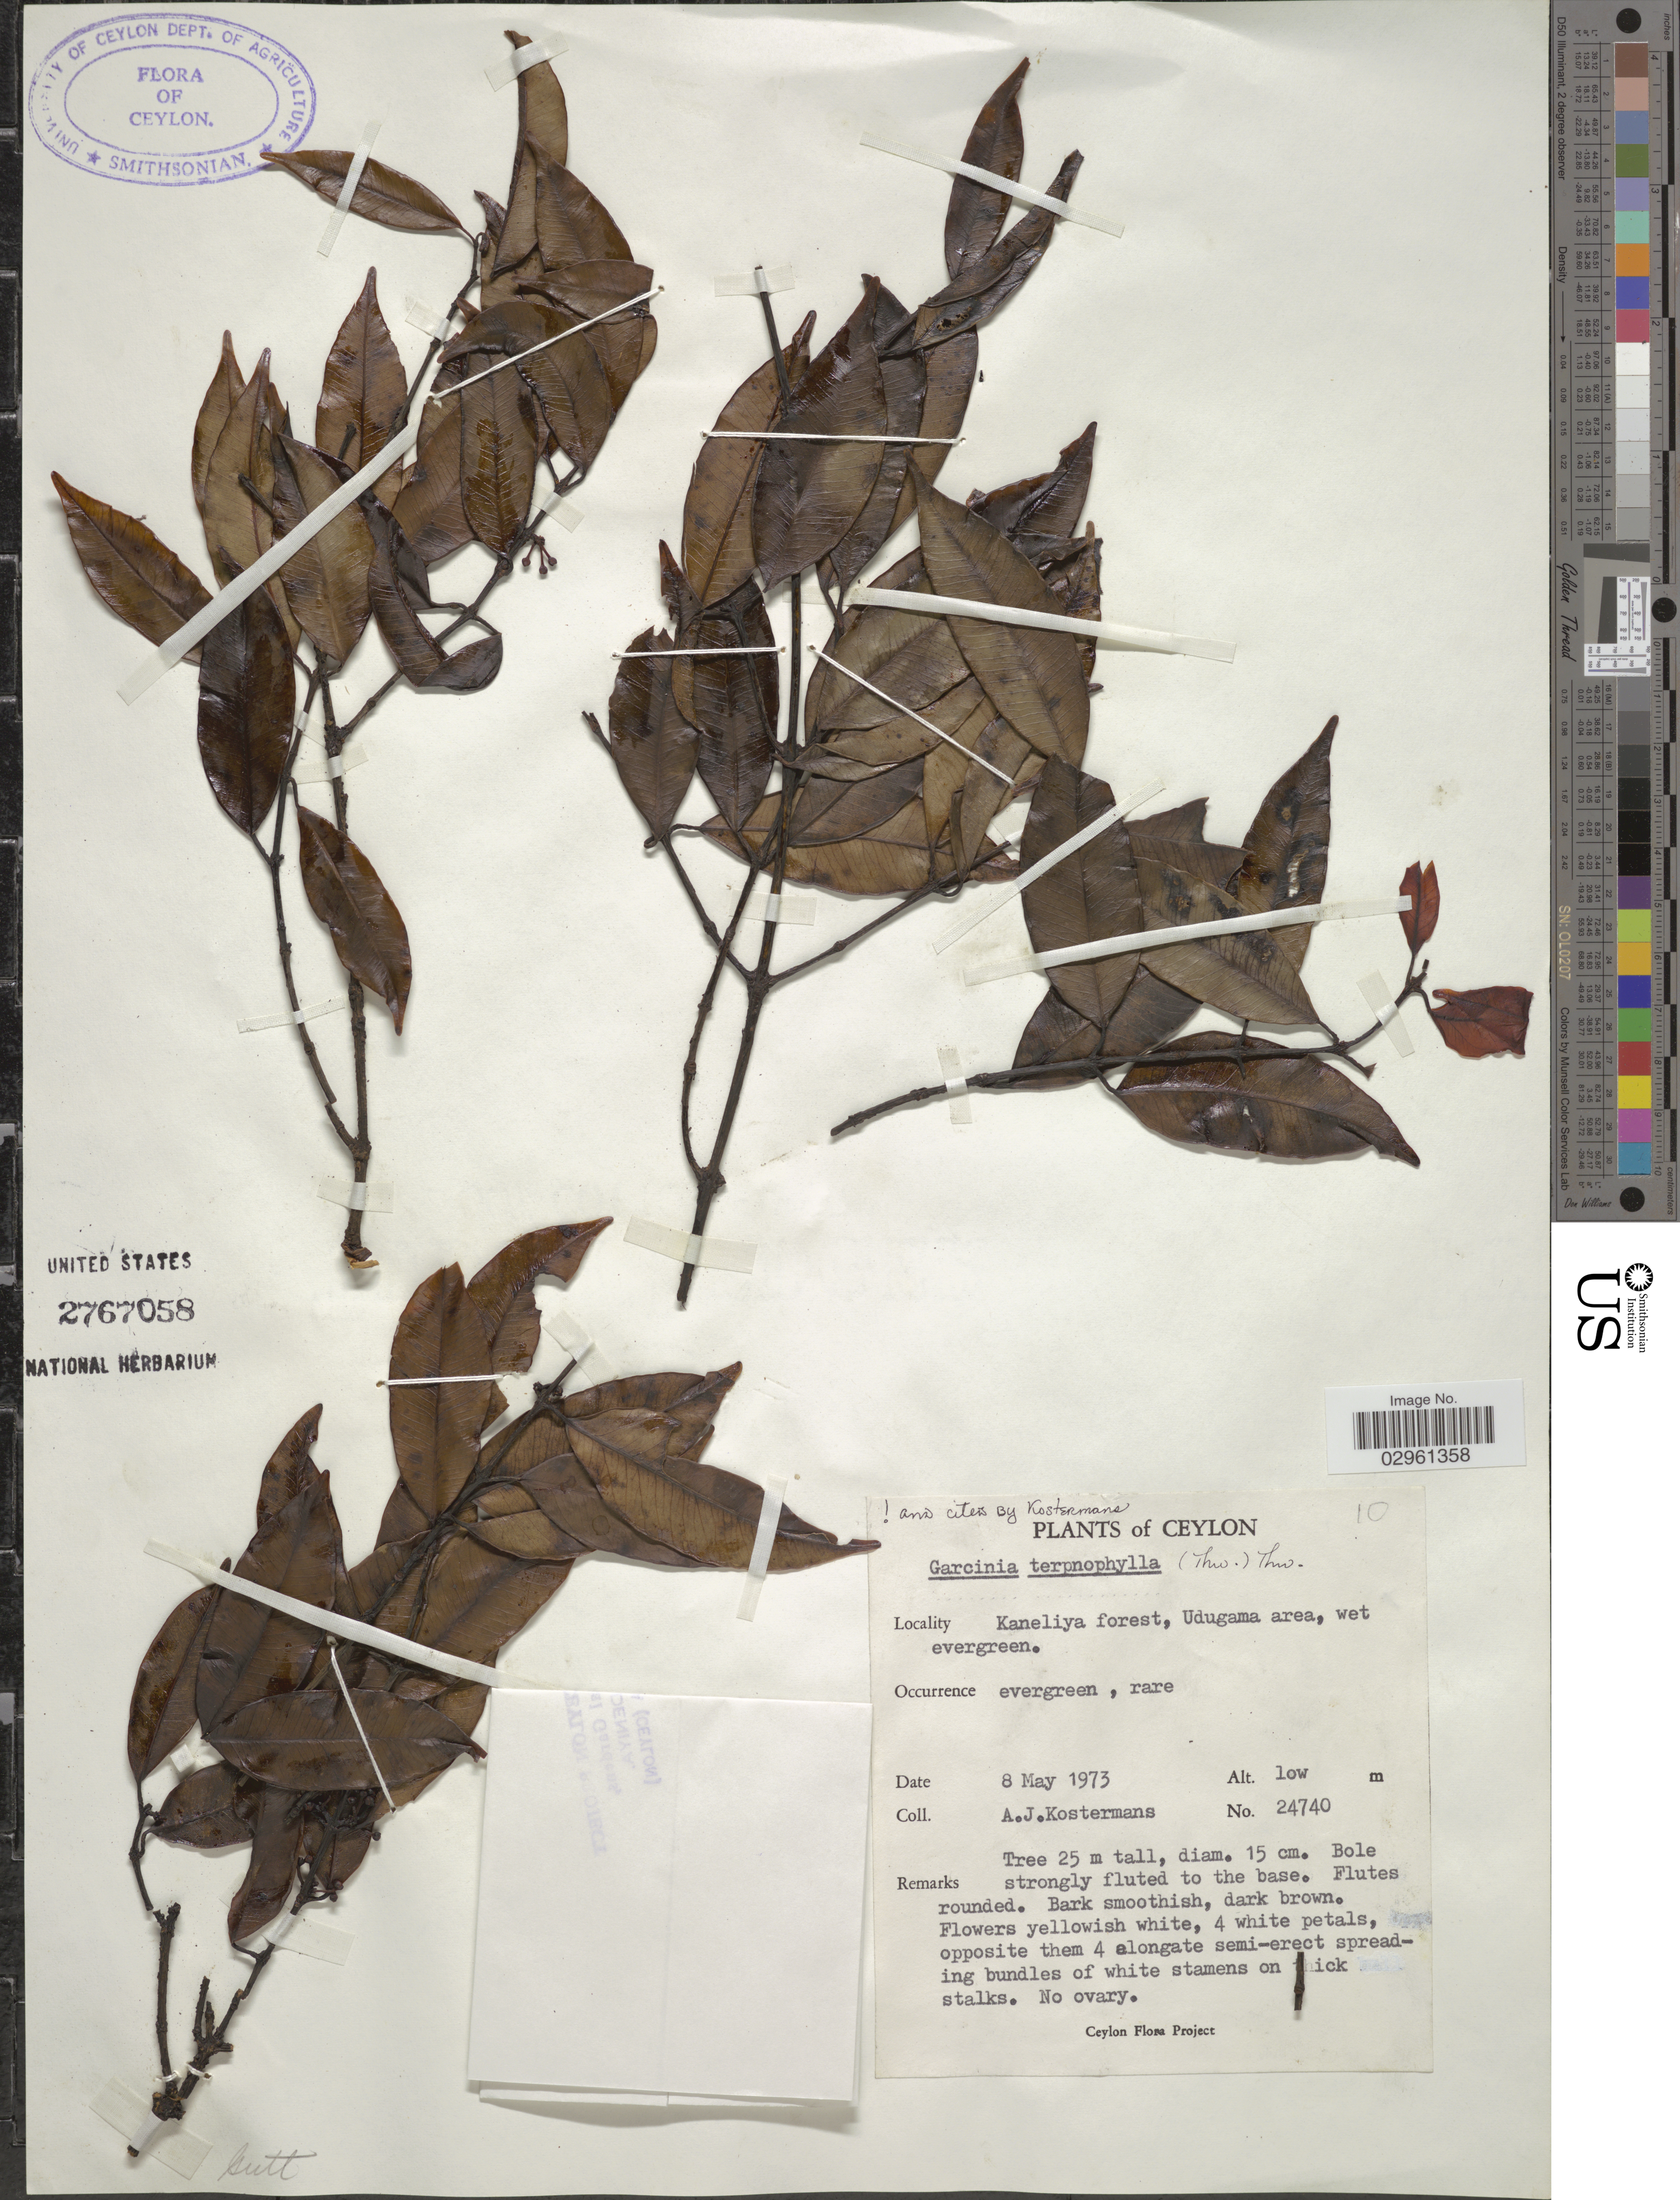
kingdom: Plantae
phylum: Tracheophyta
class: Magnoliopsida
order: Malpighiales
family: Clusiaceae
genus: Garcinia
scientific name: Garcinia terpnophylla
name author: Thwaites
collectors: A. J. G. Kostermans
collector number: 24740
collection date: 1973-05-08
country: Sri Lanka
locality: Ceylon. Kaneliya forest, Udugama area, wet evergreen.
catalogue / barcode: US 2767058